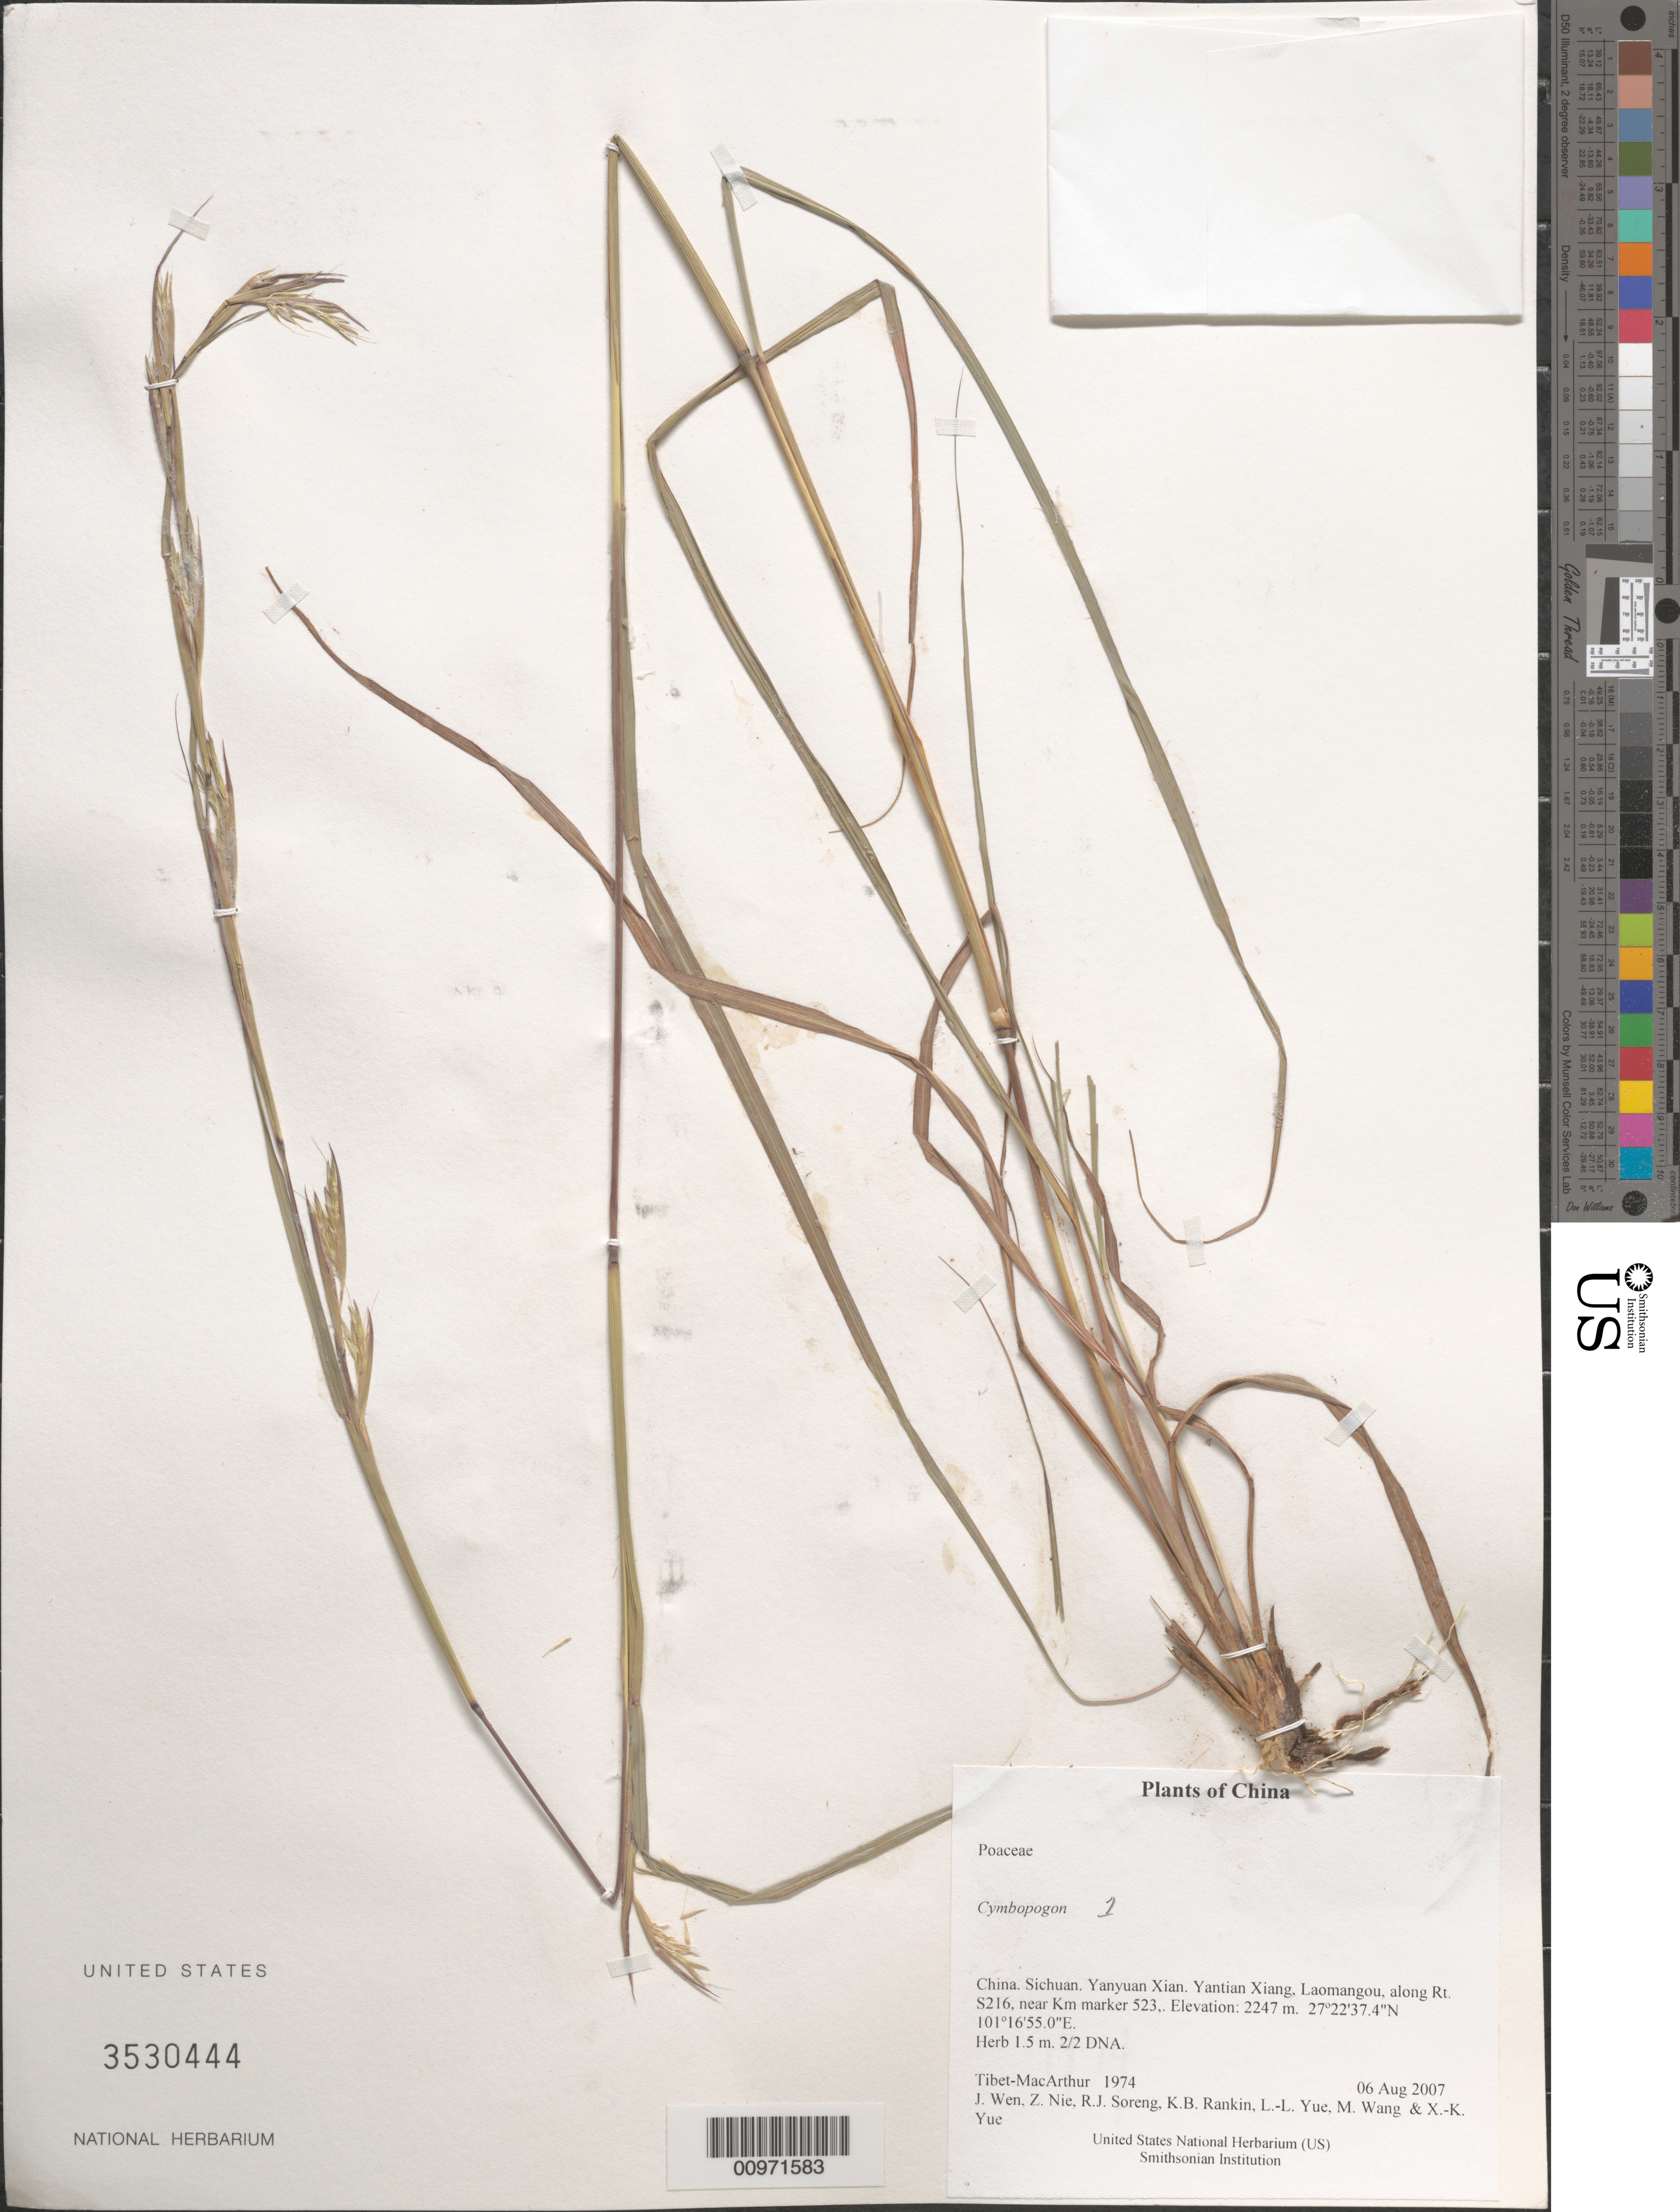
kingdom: Plantae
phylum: Tracheophyta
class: Liliopsida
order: Poales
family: Poaceae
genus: Cymbopogon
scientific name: Cymbopogon sp. 1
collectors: Tibet-MacArthur, J. Wen, Z. Nie, R. J. Soreng, K. Rankin, L. Yue, M. Wang & X. Yue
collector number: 1974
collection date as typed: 06 Aug 2007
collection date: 2007-08-06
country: China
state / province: Sichuan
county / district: Yanyuan Xian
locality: Yantian Xiang, Laomangou, along Rt. S216, near Km marker 523,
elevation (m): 2247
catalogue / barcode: US 3530444